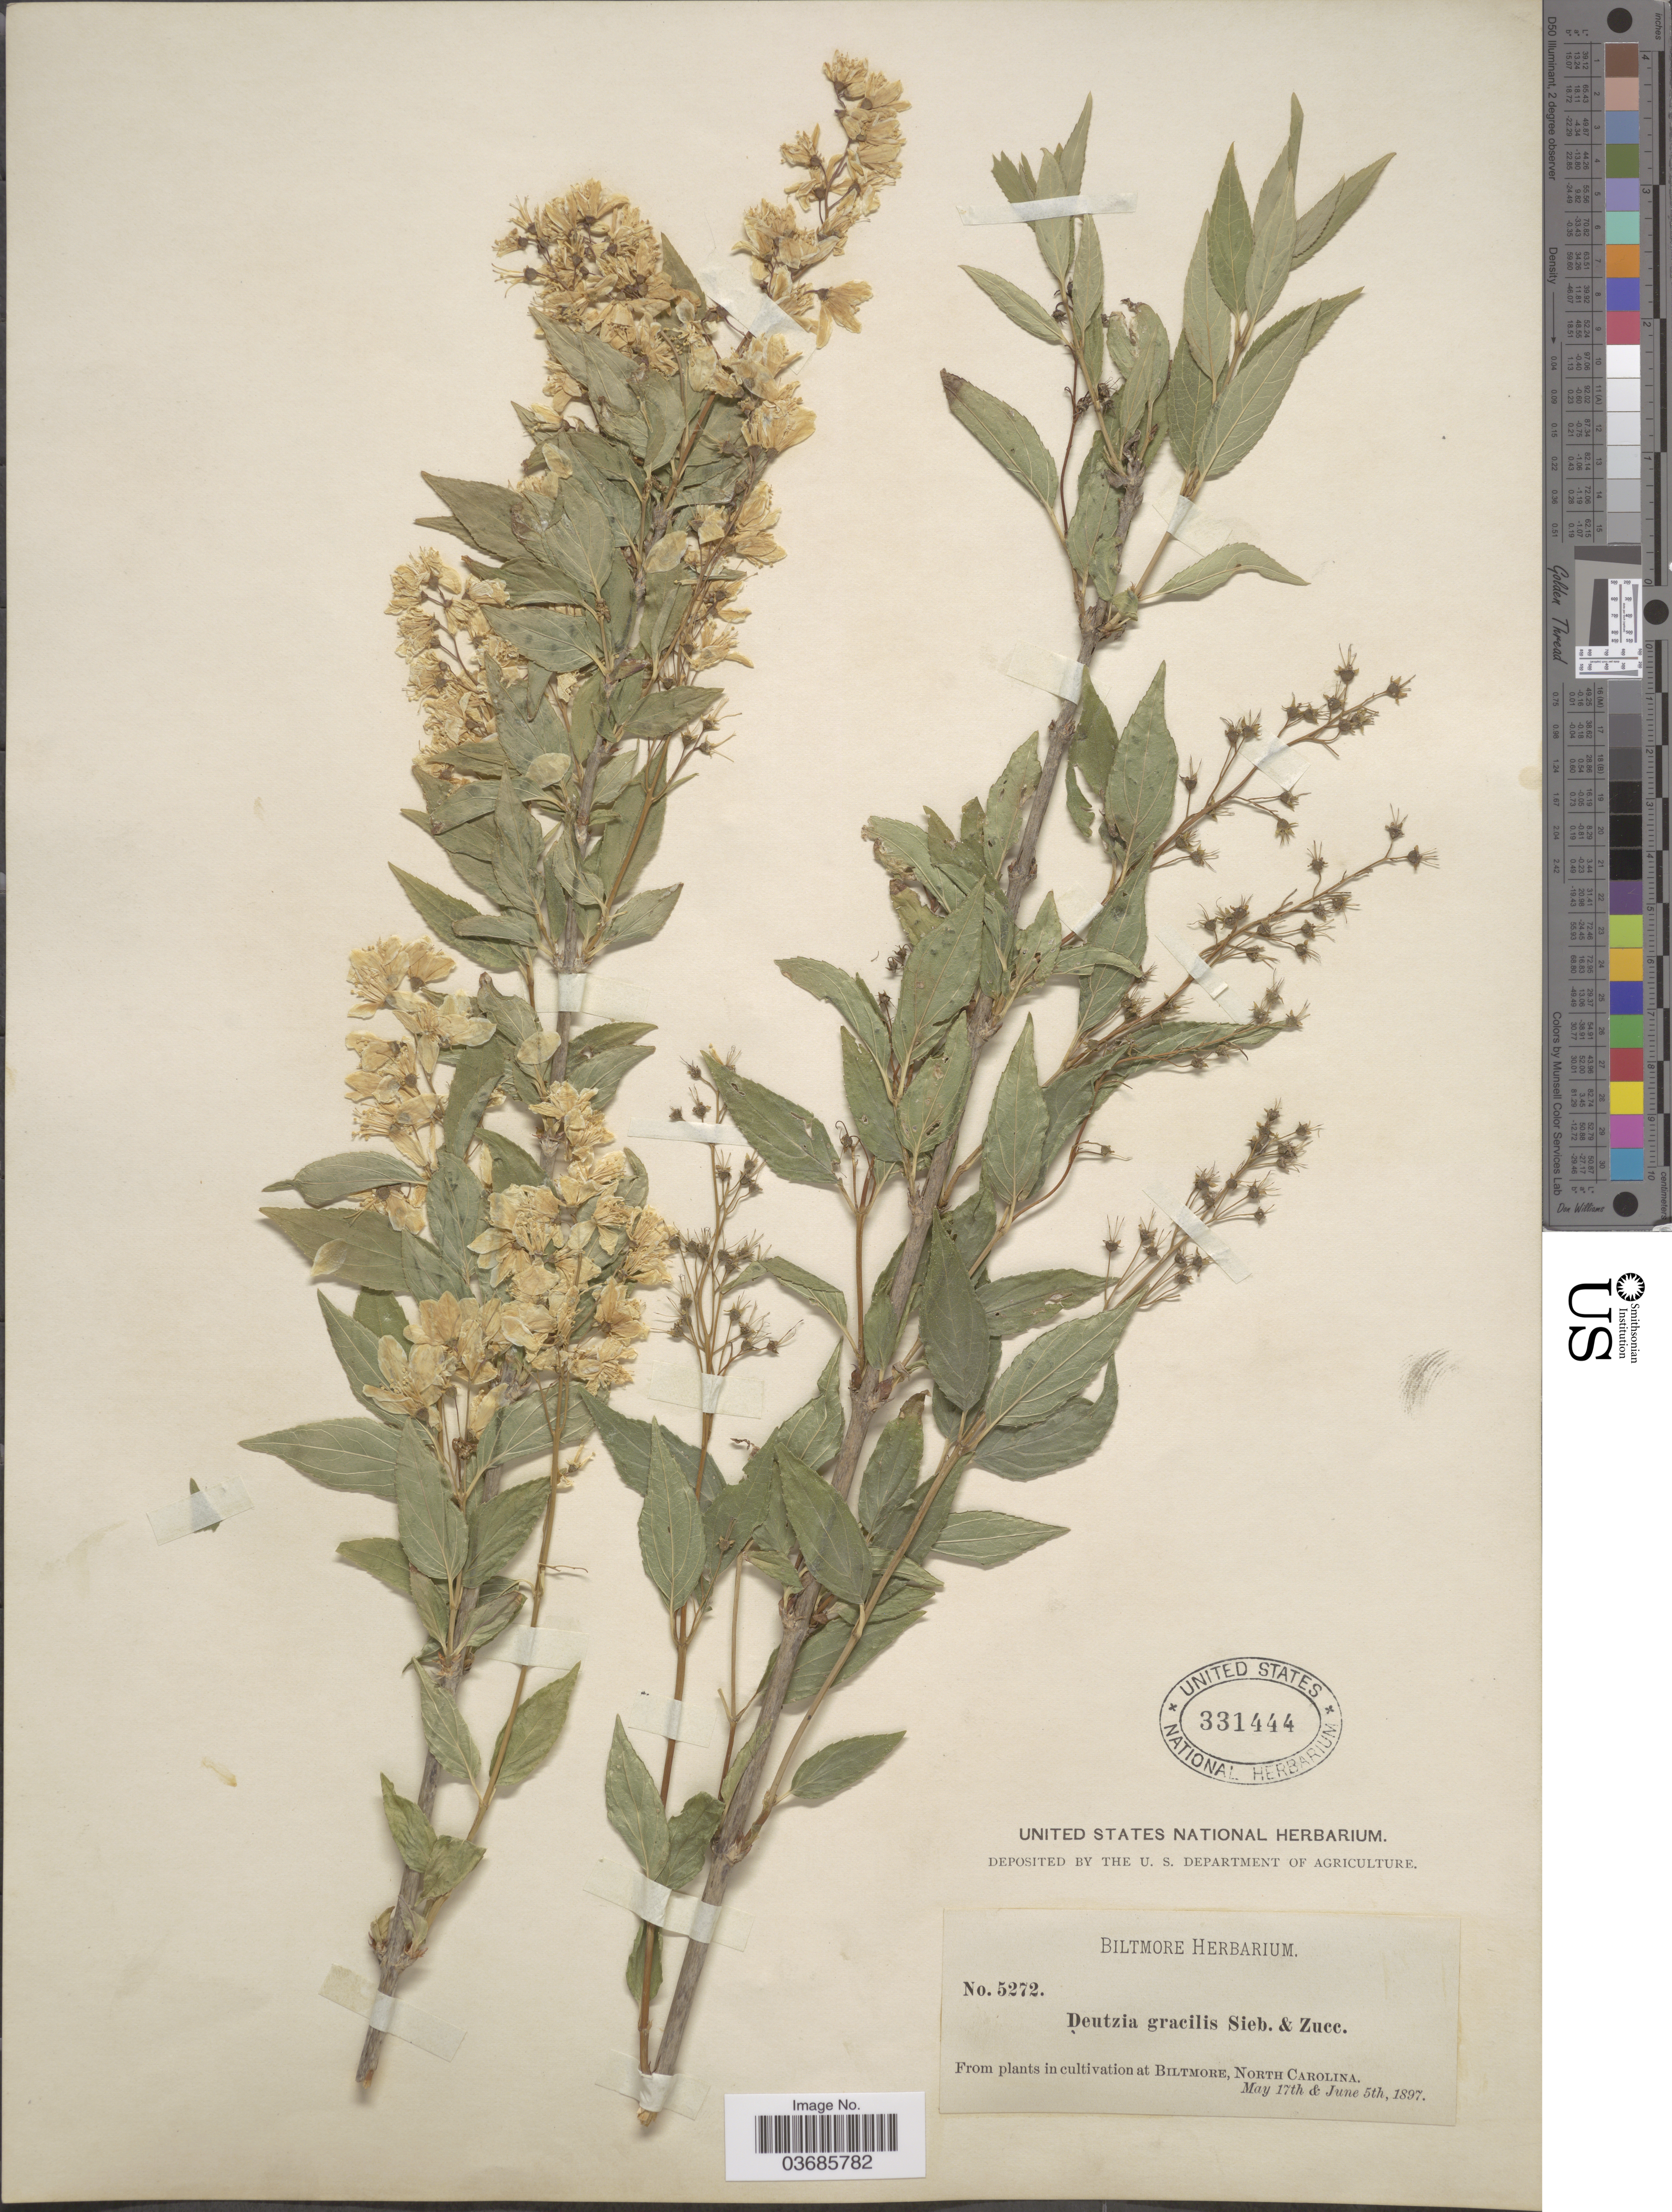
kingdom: Plantae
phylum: Tracheophyta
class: Magnoliopsida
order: Cornales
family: Hydrangeaceae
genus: Deutzia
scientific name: Deutzia gracilis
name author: Siebold & Zucc.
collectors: ex herb. Biltmore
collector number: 5272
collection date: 1897-05-17/1897-06-05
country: United States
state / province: North Carolina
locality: In cultivation at Biltmore.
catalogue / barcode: US 331444